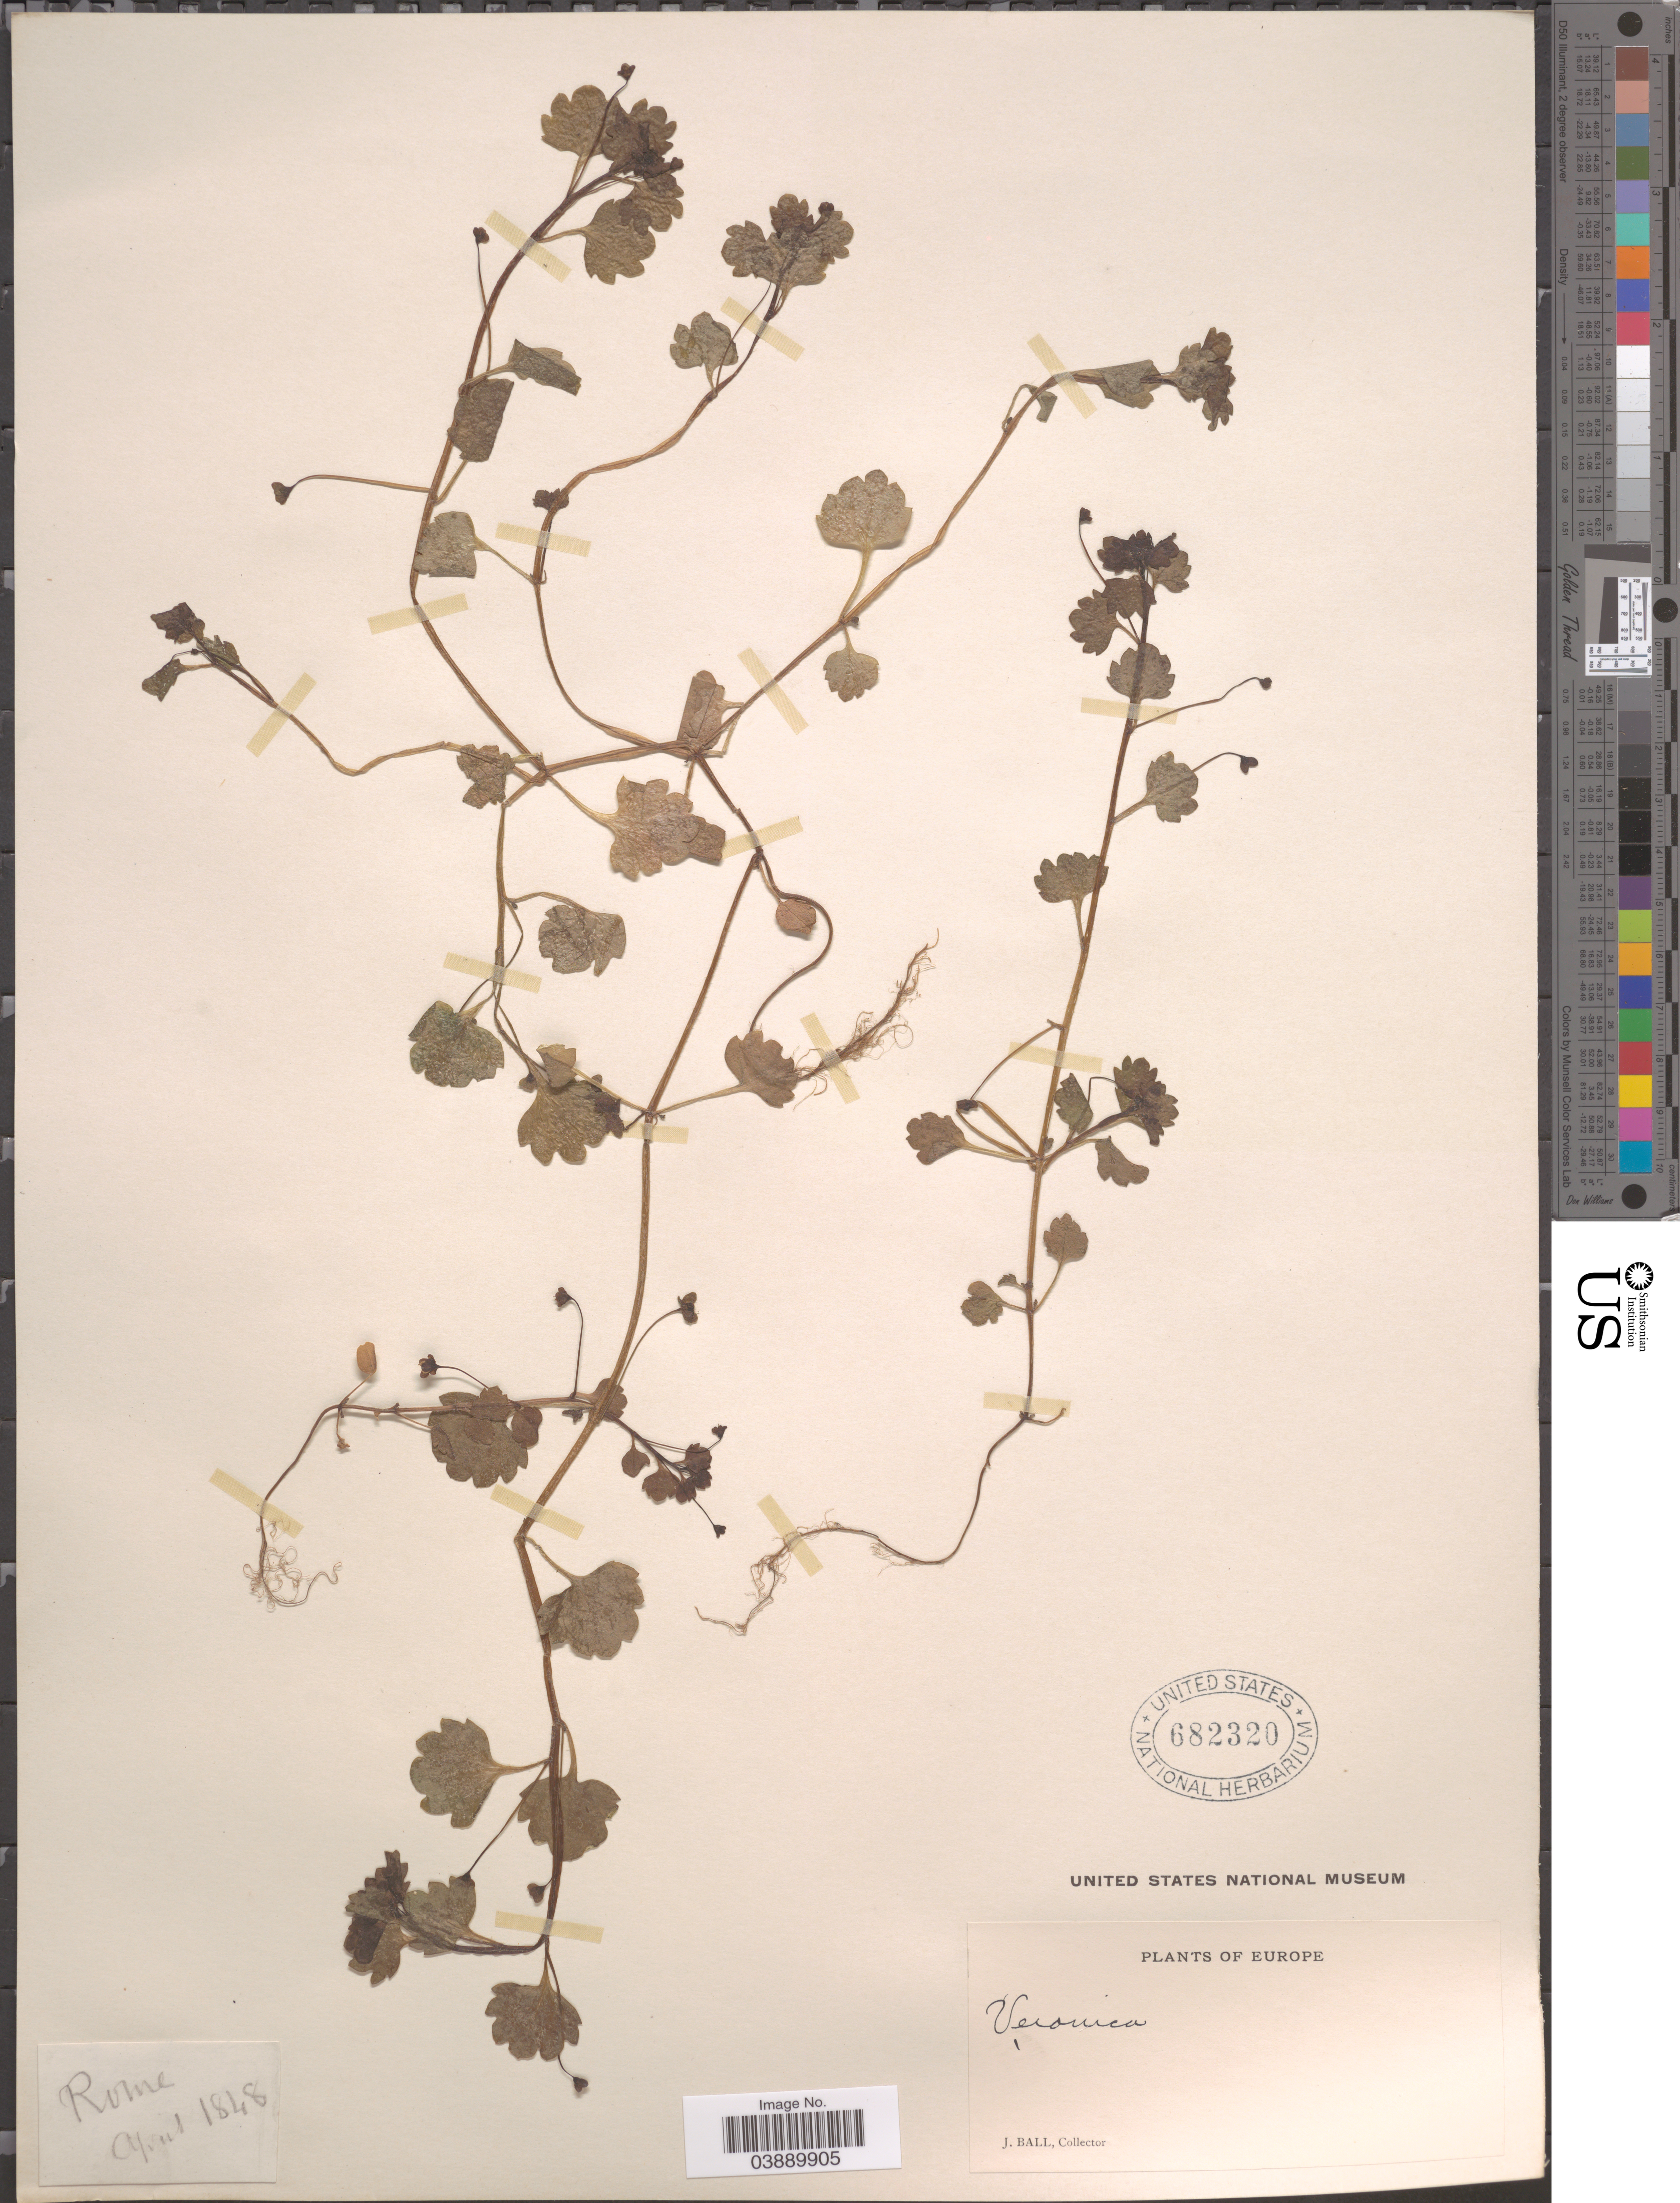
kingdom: Plantae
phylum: Tracheophyta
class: Magnoliopsida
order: Lamiales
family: Plantaginaceae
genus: Veronica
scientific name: Veronica cymbalaria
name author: M. Bodard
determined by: Albach, Dirk C.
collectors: J. Ball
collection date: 1848-04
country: Italy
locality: Rome, Europe.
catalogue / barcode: US 682320